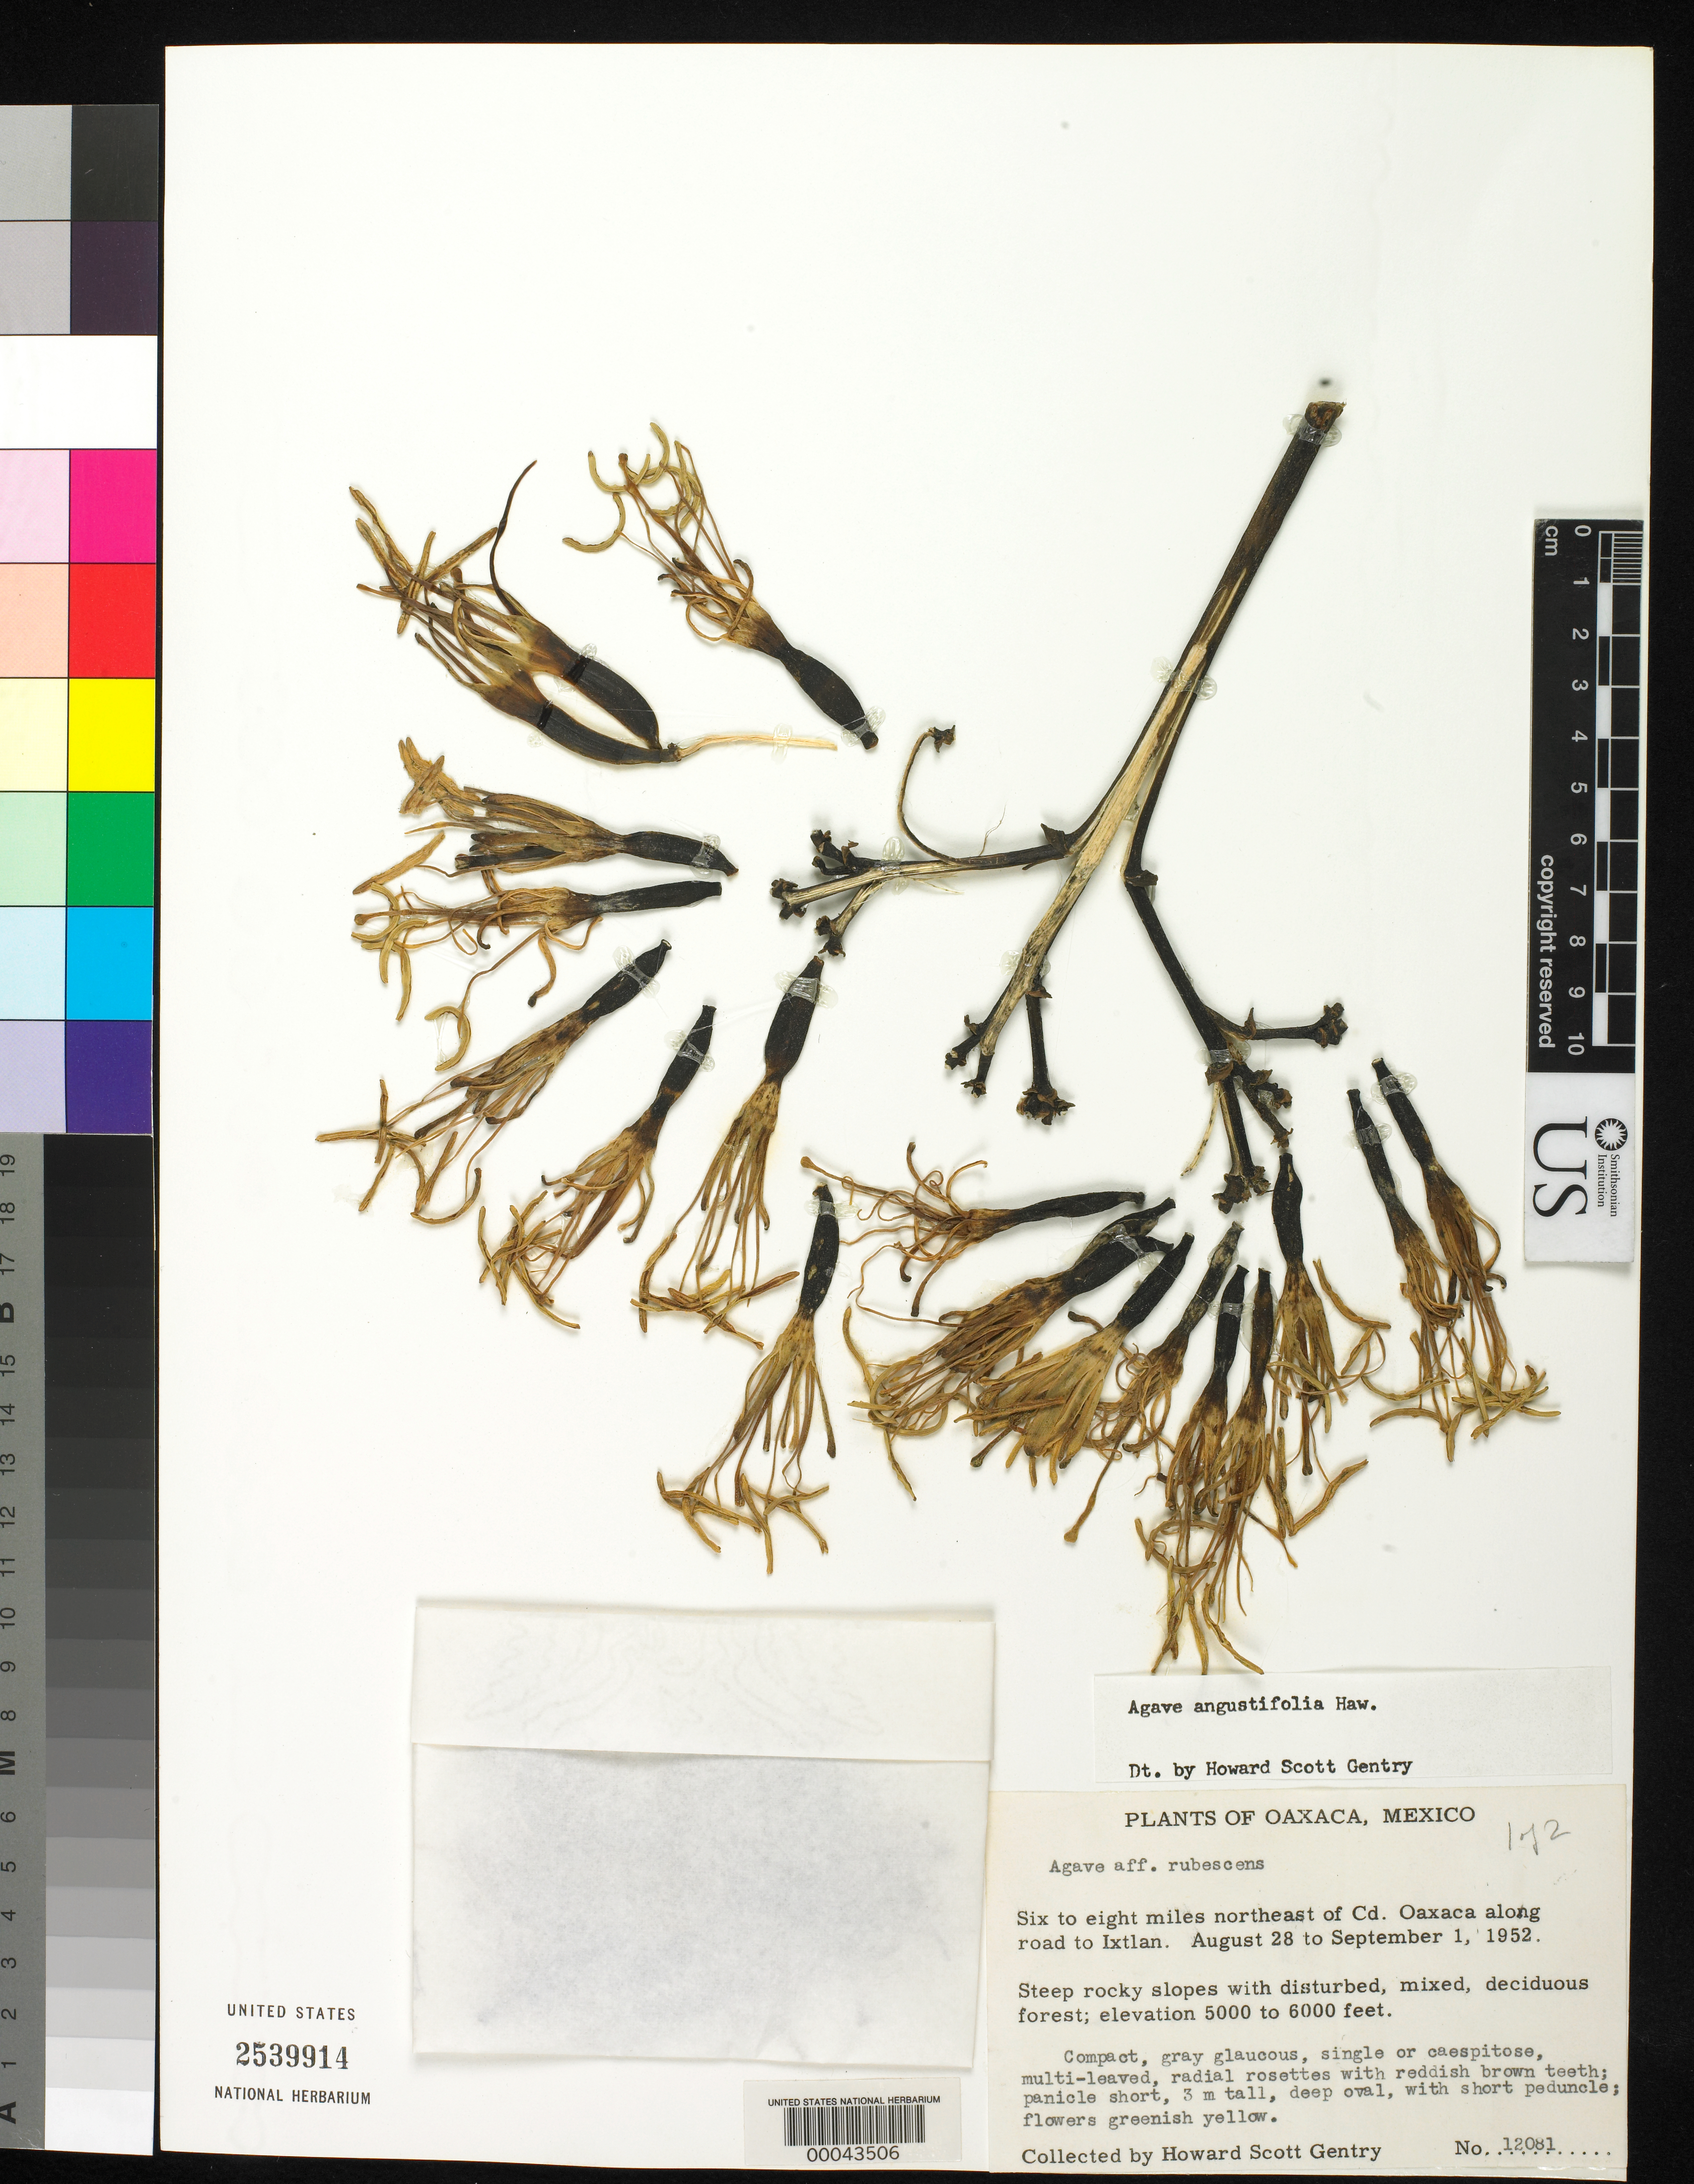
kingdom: Plantae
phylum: Tracheophyta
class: Liliopsida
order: Asparagales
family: Asparagaceae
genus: Agave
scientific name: Agave angustifolia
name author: Haw.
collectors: H. S. Gentry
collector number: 12081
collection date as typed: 28 Aug 1952 to 01 Sep 1952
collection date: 1952-08-28/1952-09-01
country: Mexico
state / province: Oaxaca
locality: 6-8 mi NE of Cd. Oaxaca along road to Ixtlan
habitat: Steep rocky slopes with disturbed, mixed, decidous forest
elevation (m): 1524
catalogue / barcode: US 2539914